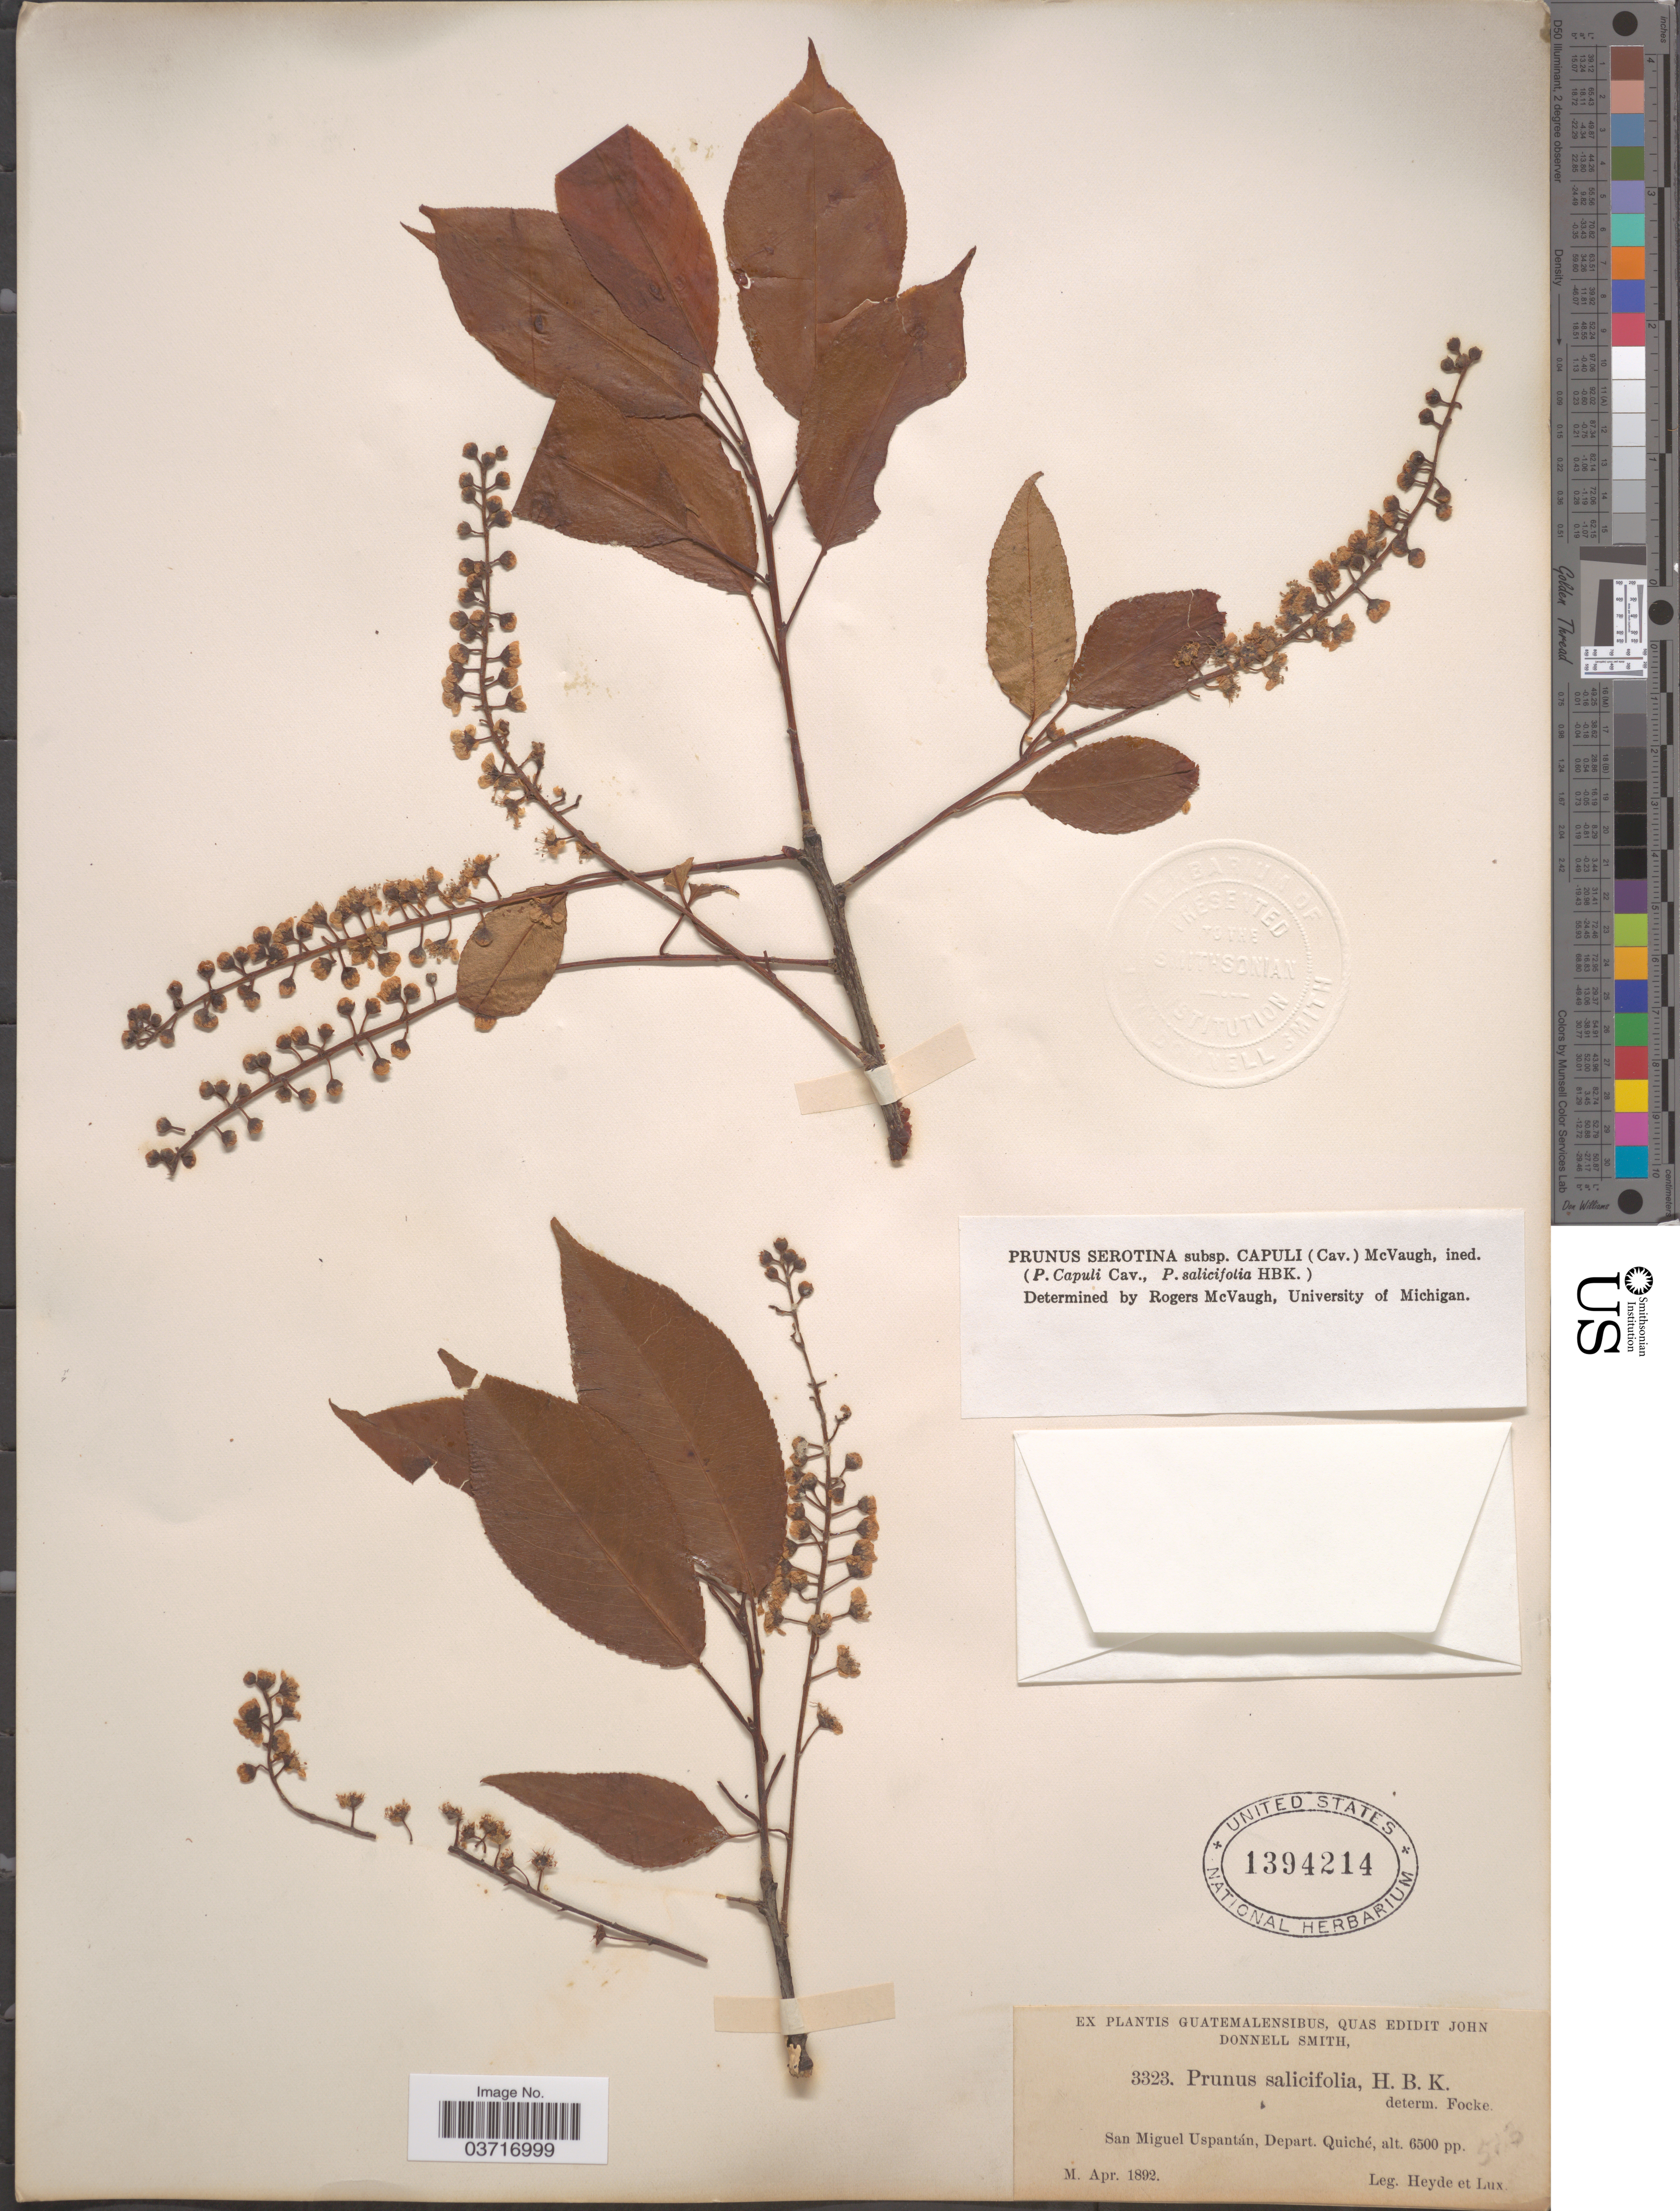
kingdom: Plantae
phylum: Tracheophyta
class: Magnoliopsida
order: Rosales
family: Rosaceae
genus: Prunus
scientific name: Prunus serotina var. salicifolia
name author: (Kunth) Koehne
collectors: Heyde & Lux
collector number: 3323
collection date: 1892-04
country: Guatemala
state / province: El Quiche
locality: San Miguel Uspantán, Depart. Quiché.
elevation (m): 1981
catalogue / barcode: US 1394214